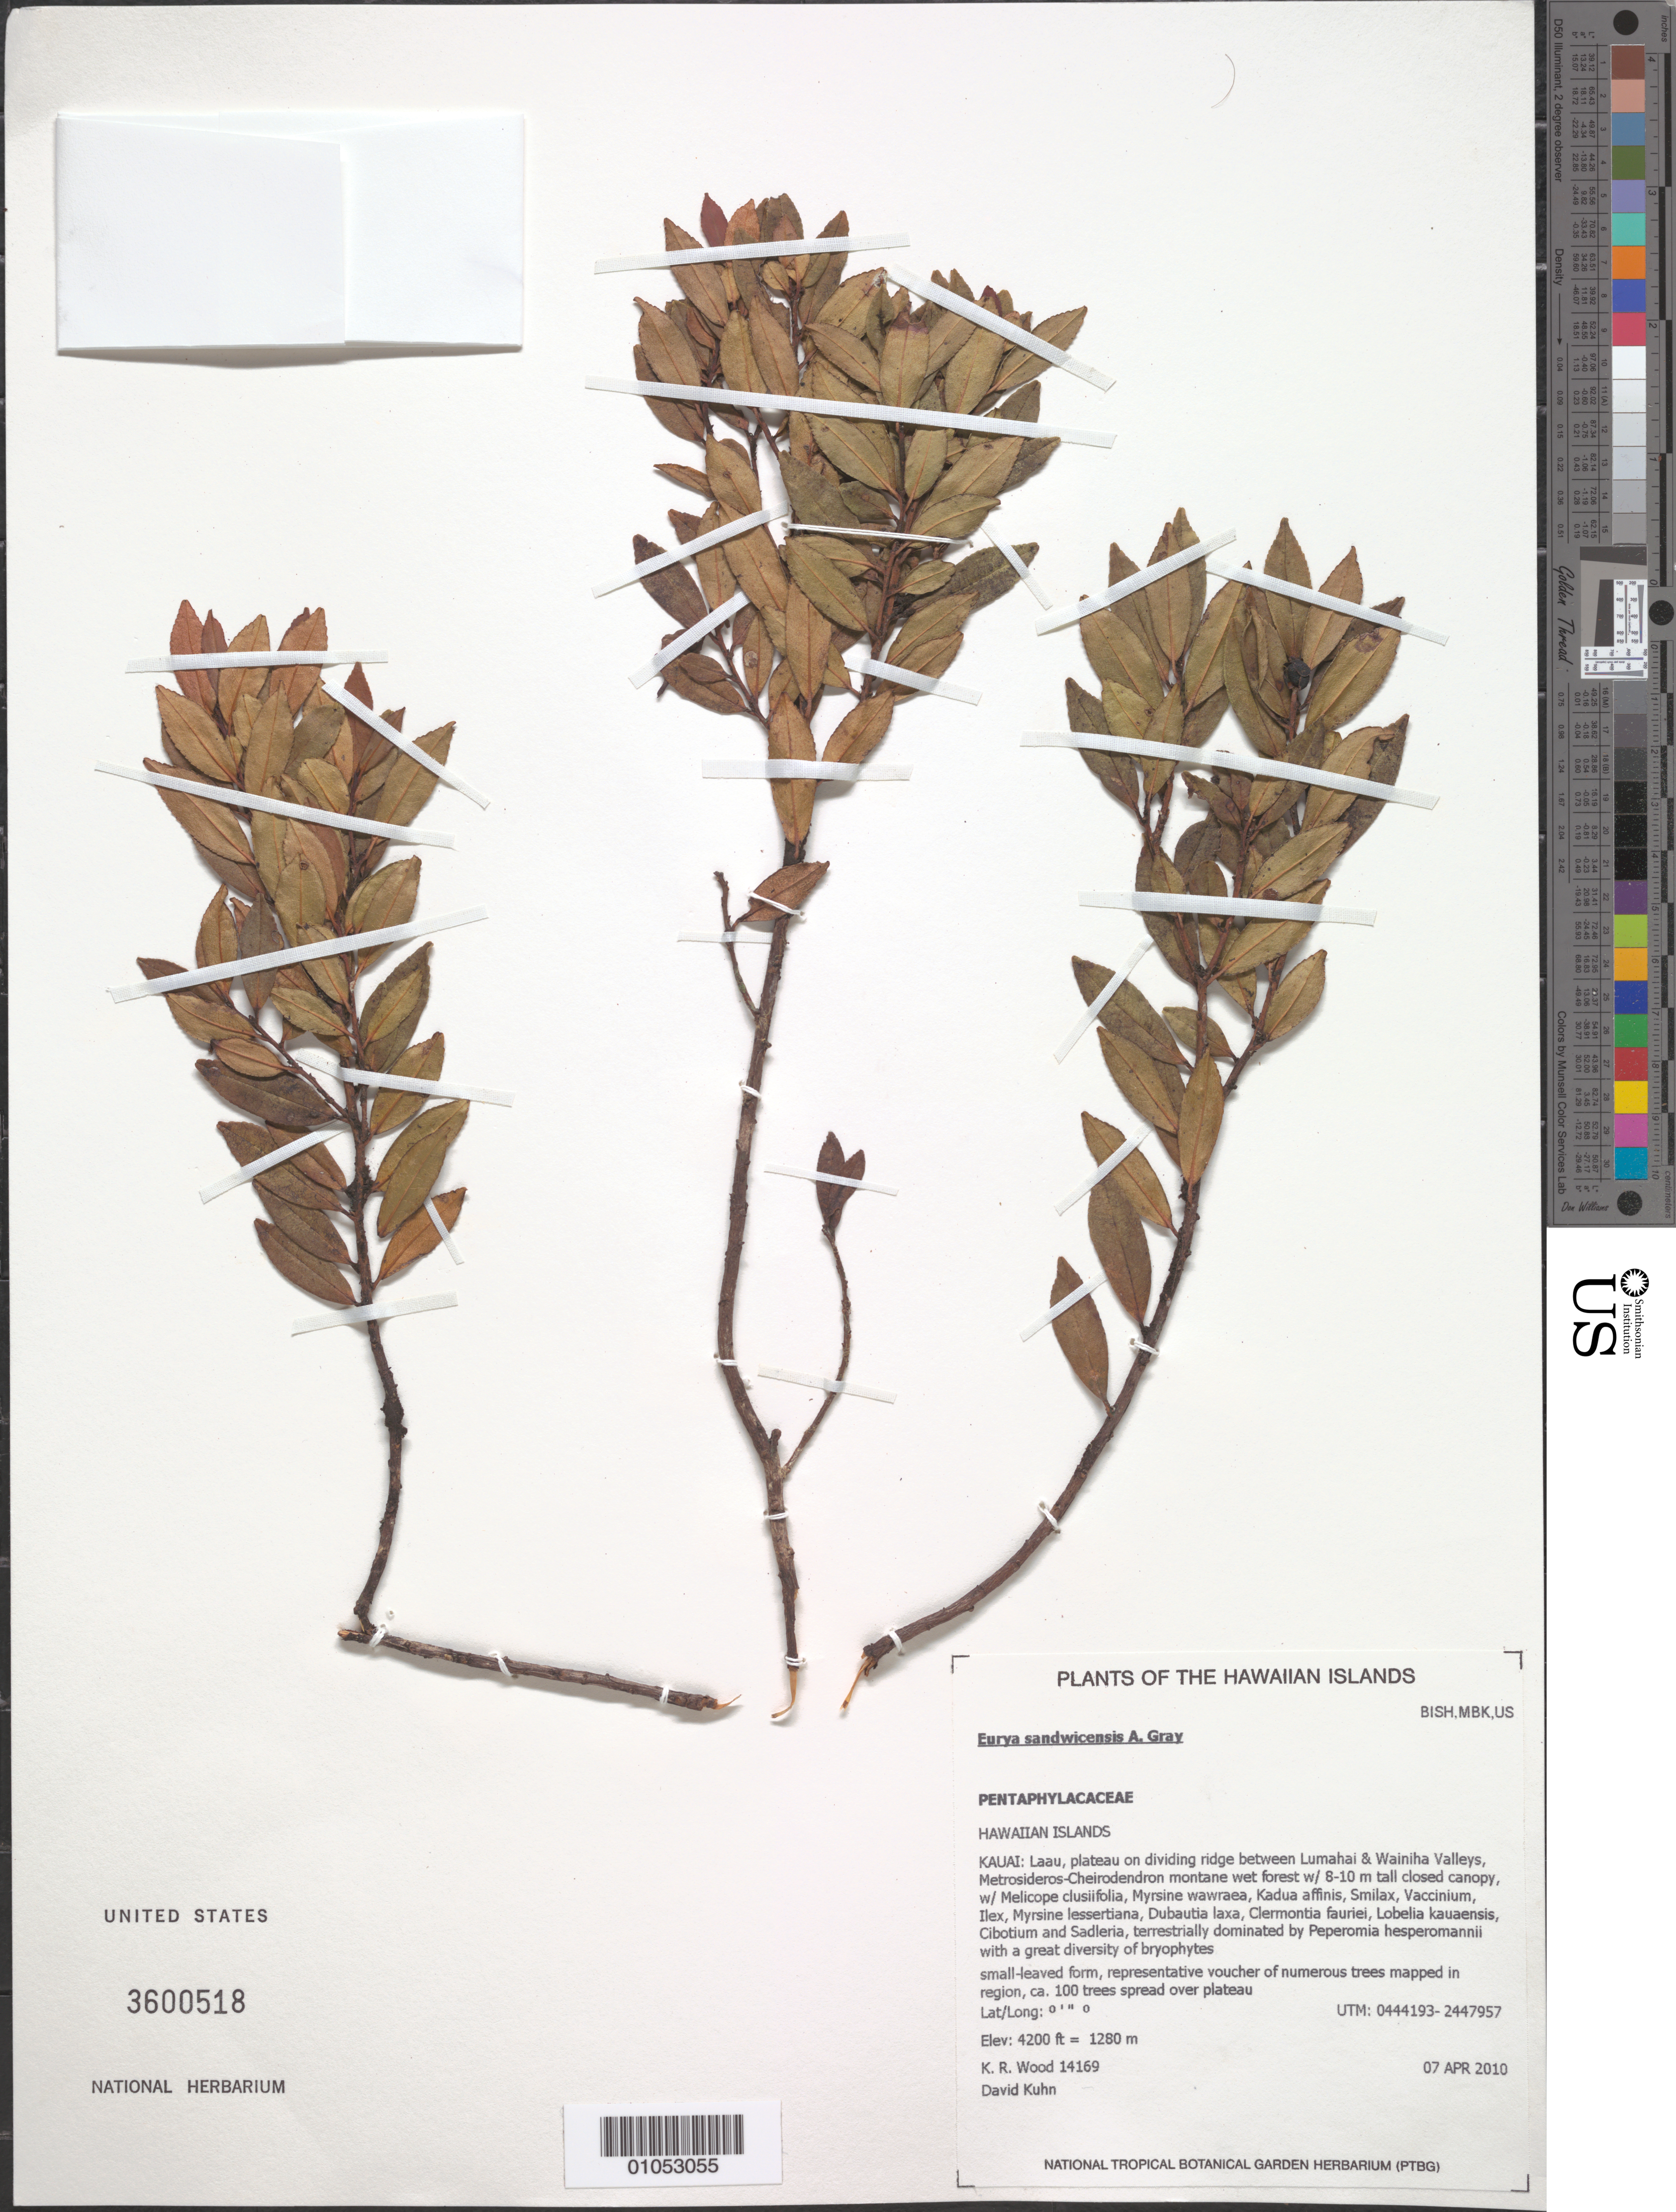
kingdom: Plantae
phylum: Tracheophyta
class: Magnoliopsida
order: Ericales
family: Pentaphylacaceae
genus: Eurya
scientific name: Eurya sandwicensis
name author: A. Gray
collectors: K. R. Wood & D. Kuhn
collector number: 14169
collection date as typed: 7 Apr 2010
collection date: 2010-04-07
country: United States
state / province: Hawaii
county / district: Kaui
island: Kaua'i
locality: Laau, plateau on dividing ride between Lumahai & Wainha Valleys.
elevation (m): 1280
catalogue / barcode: US 3600518